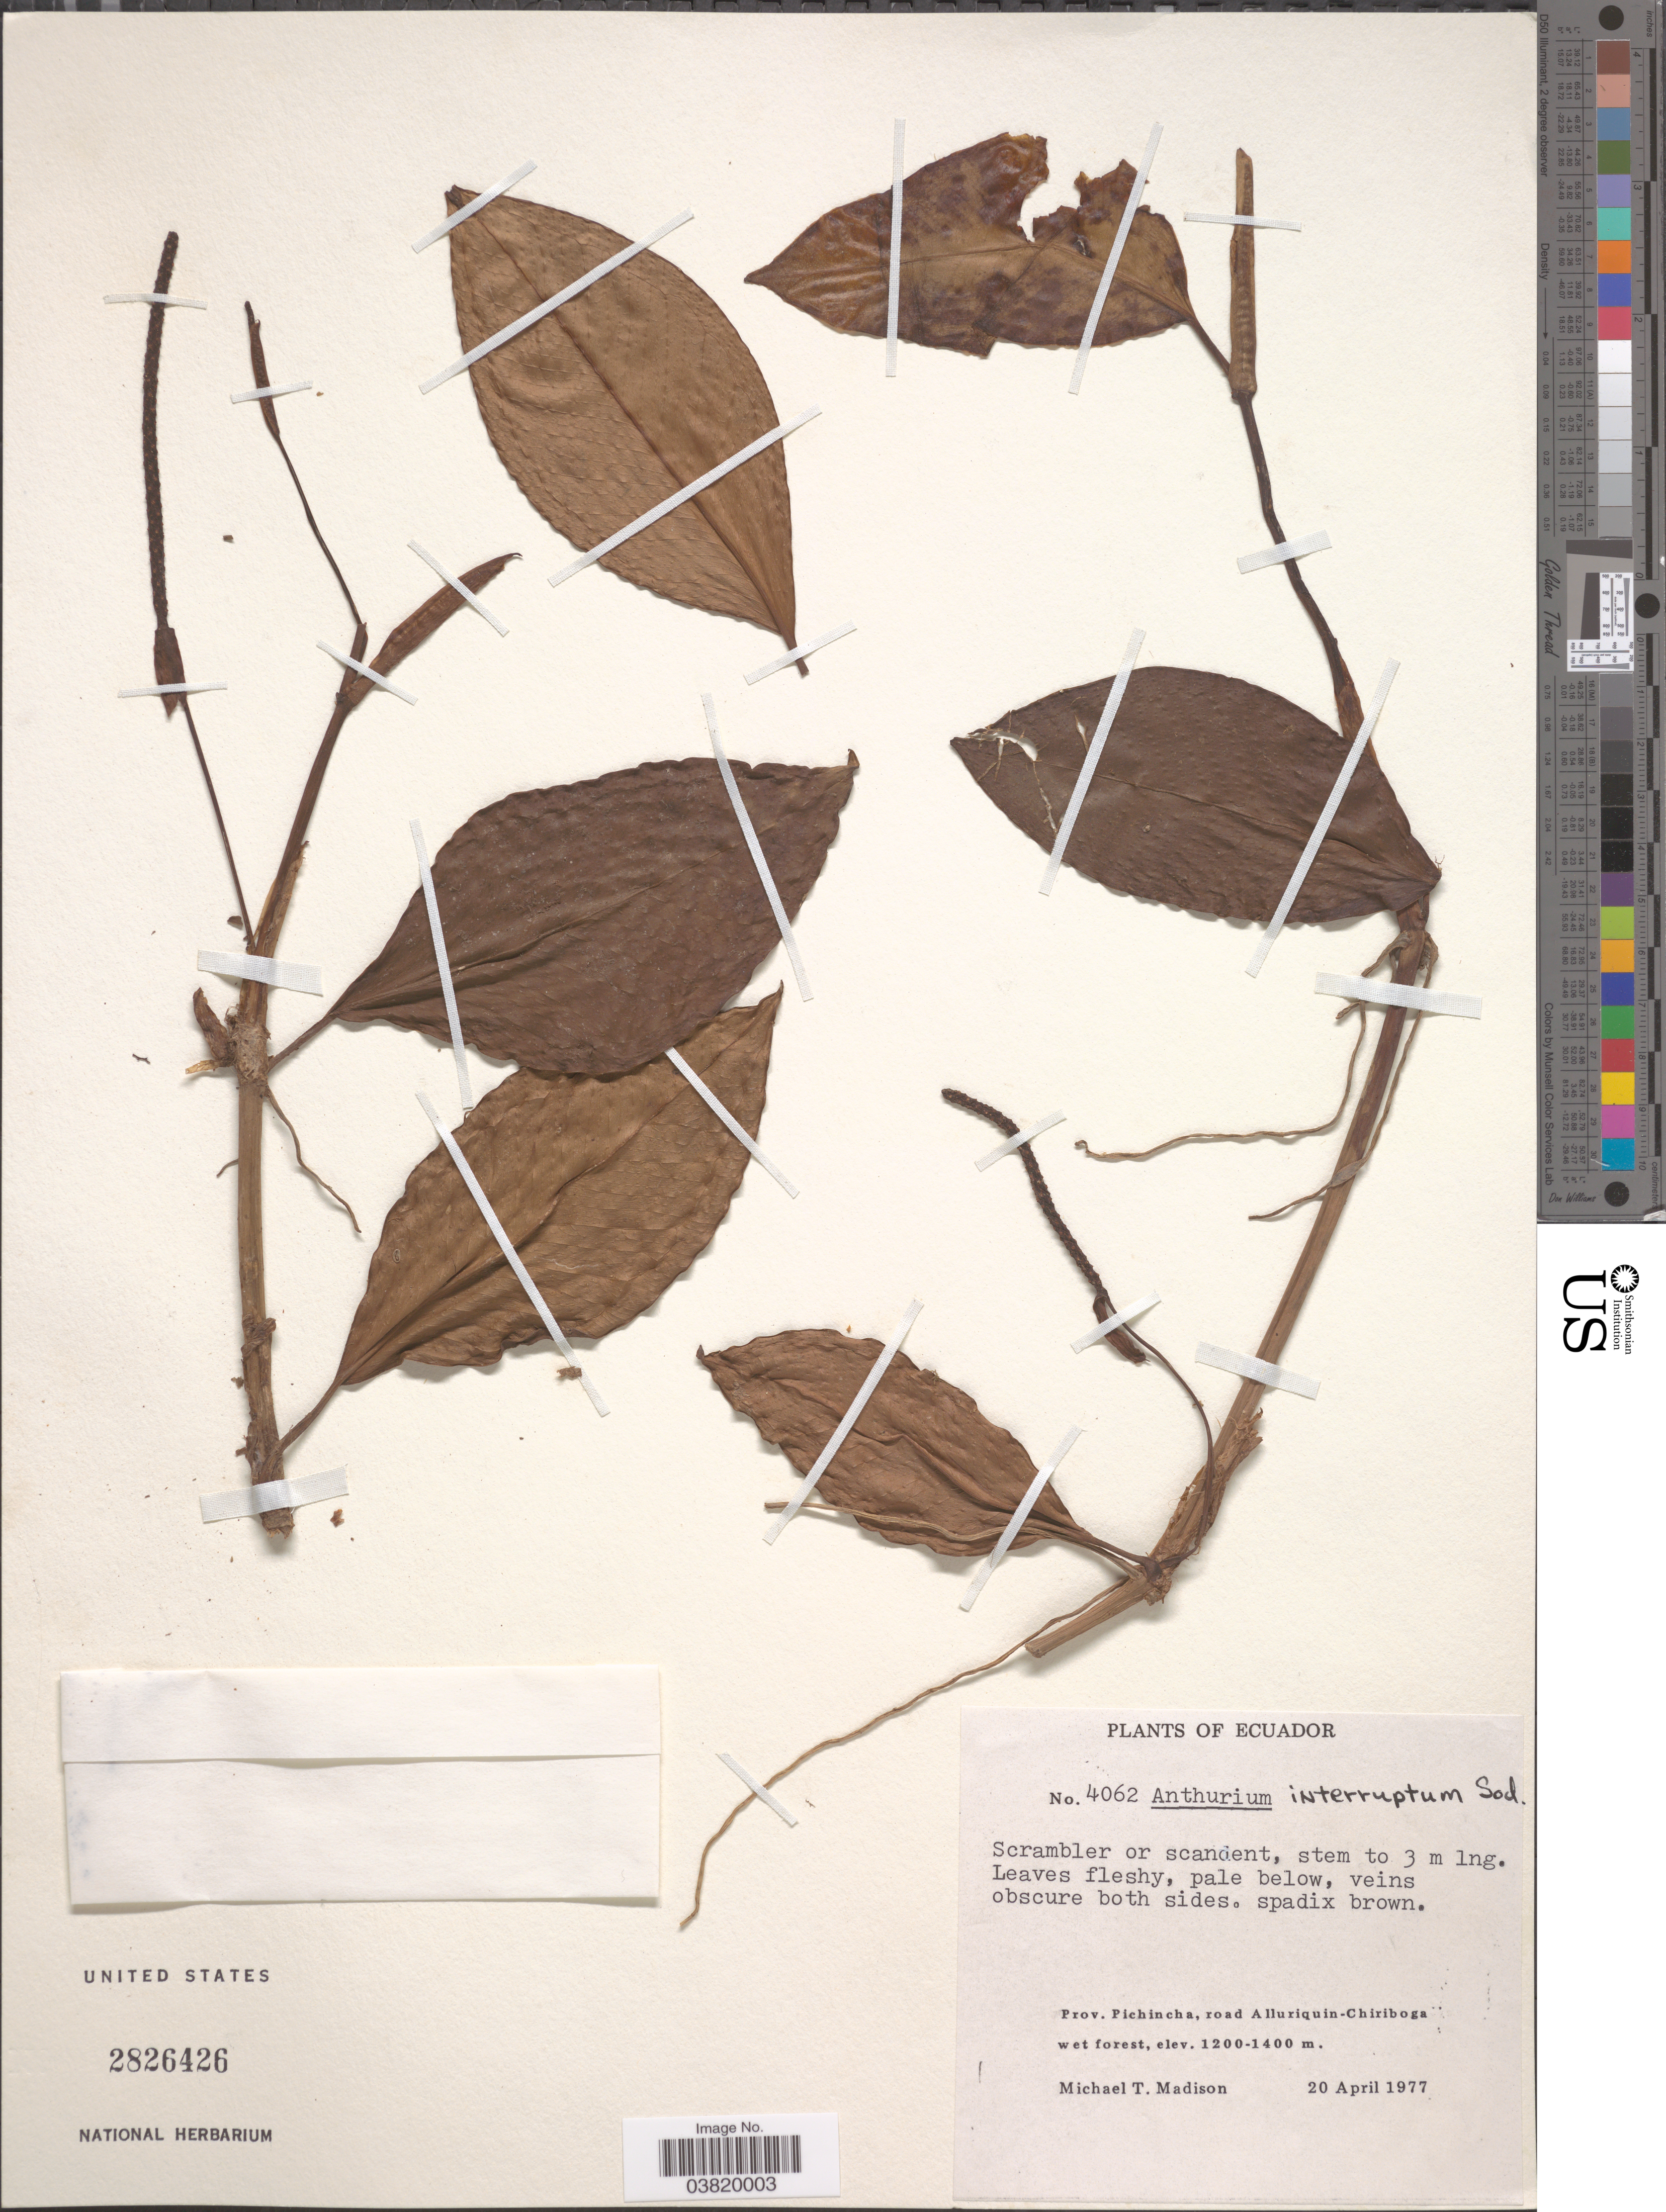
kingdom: Plantae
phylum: Tracheophyta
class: Liliopsida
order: Alismatales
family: Araceae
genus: Anthurium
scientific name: Anthurium interruptum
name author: Sodiro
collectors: M. T. Madison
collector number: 4062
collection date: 1977-04-20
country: Ecuador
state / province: Pichincha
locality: Road Alluriquin - Chiriboga.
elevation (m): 1200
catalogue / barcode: US 2826426